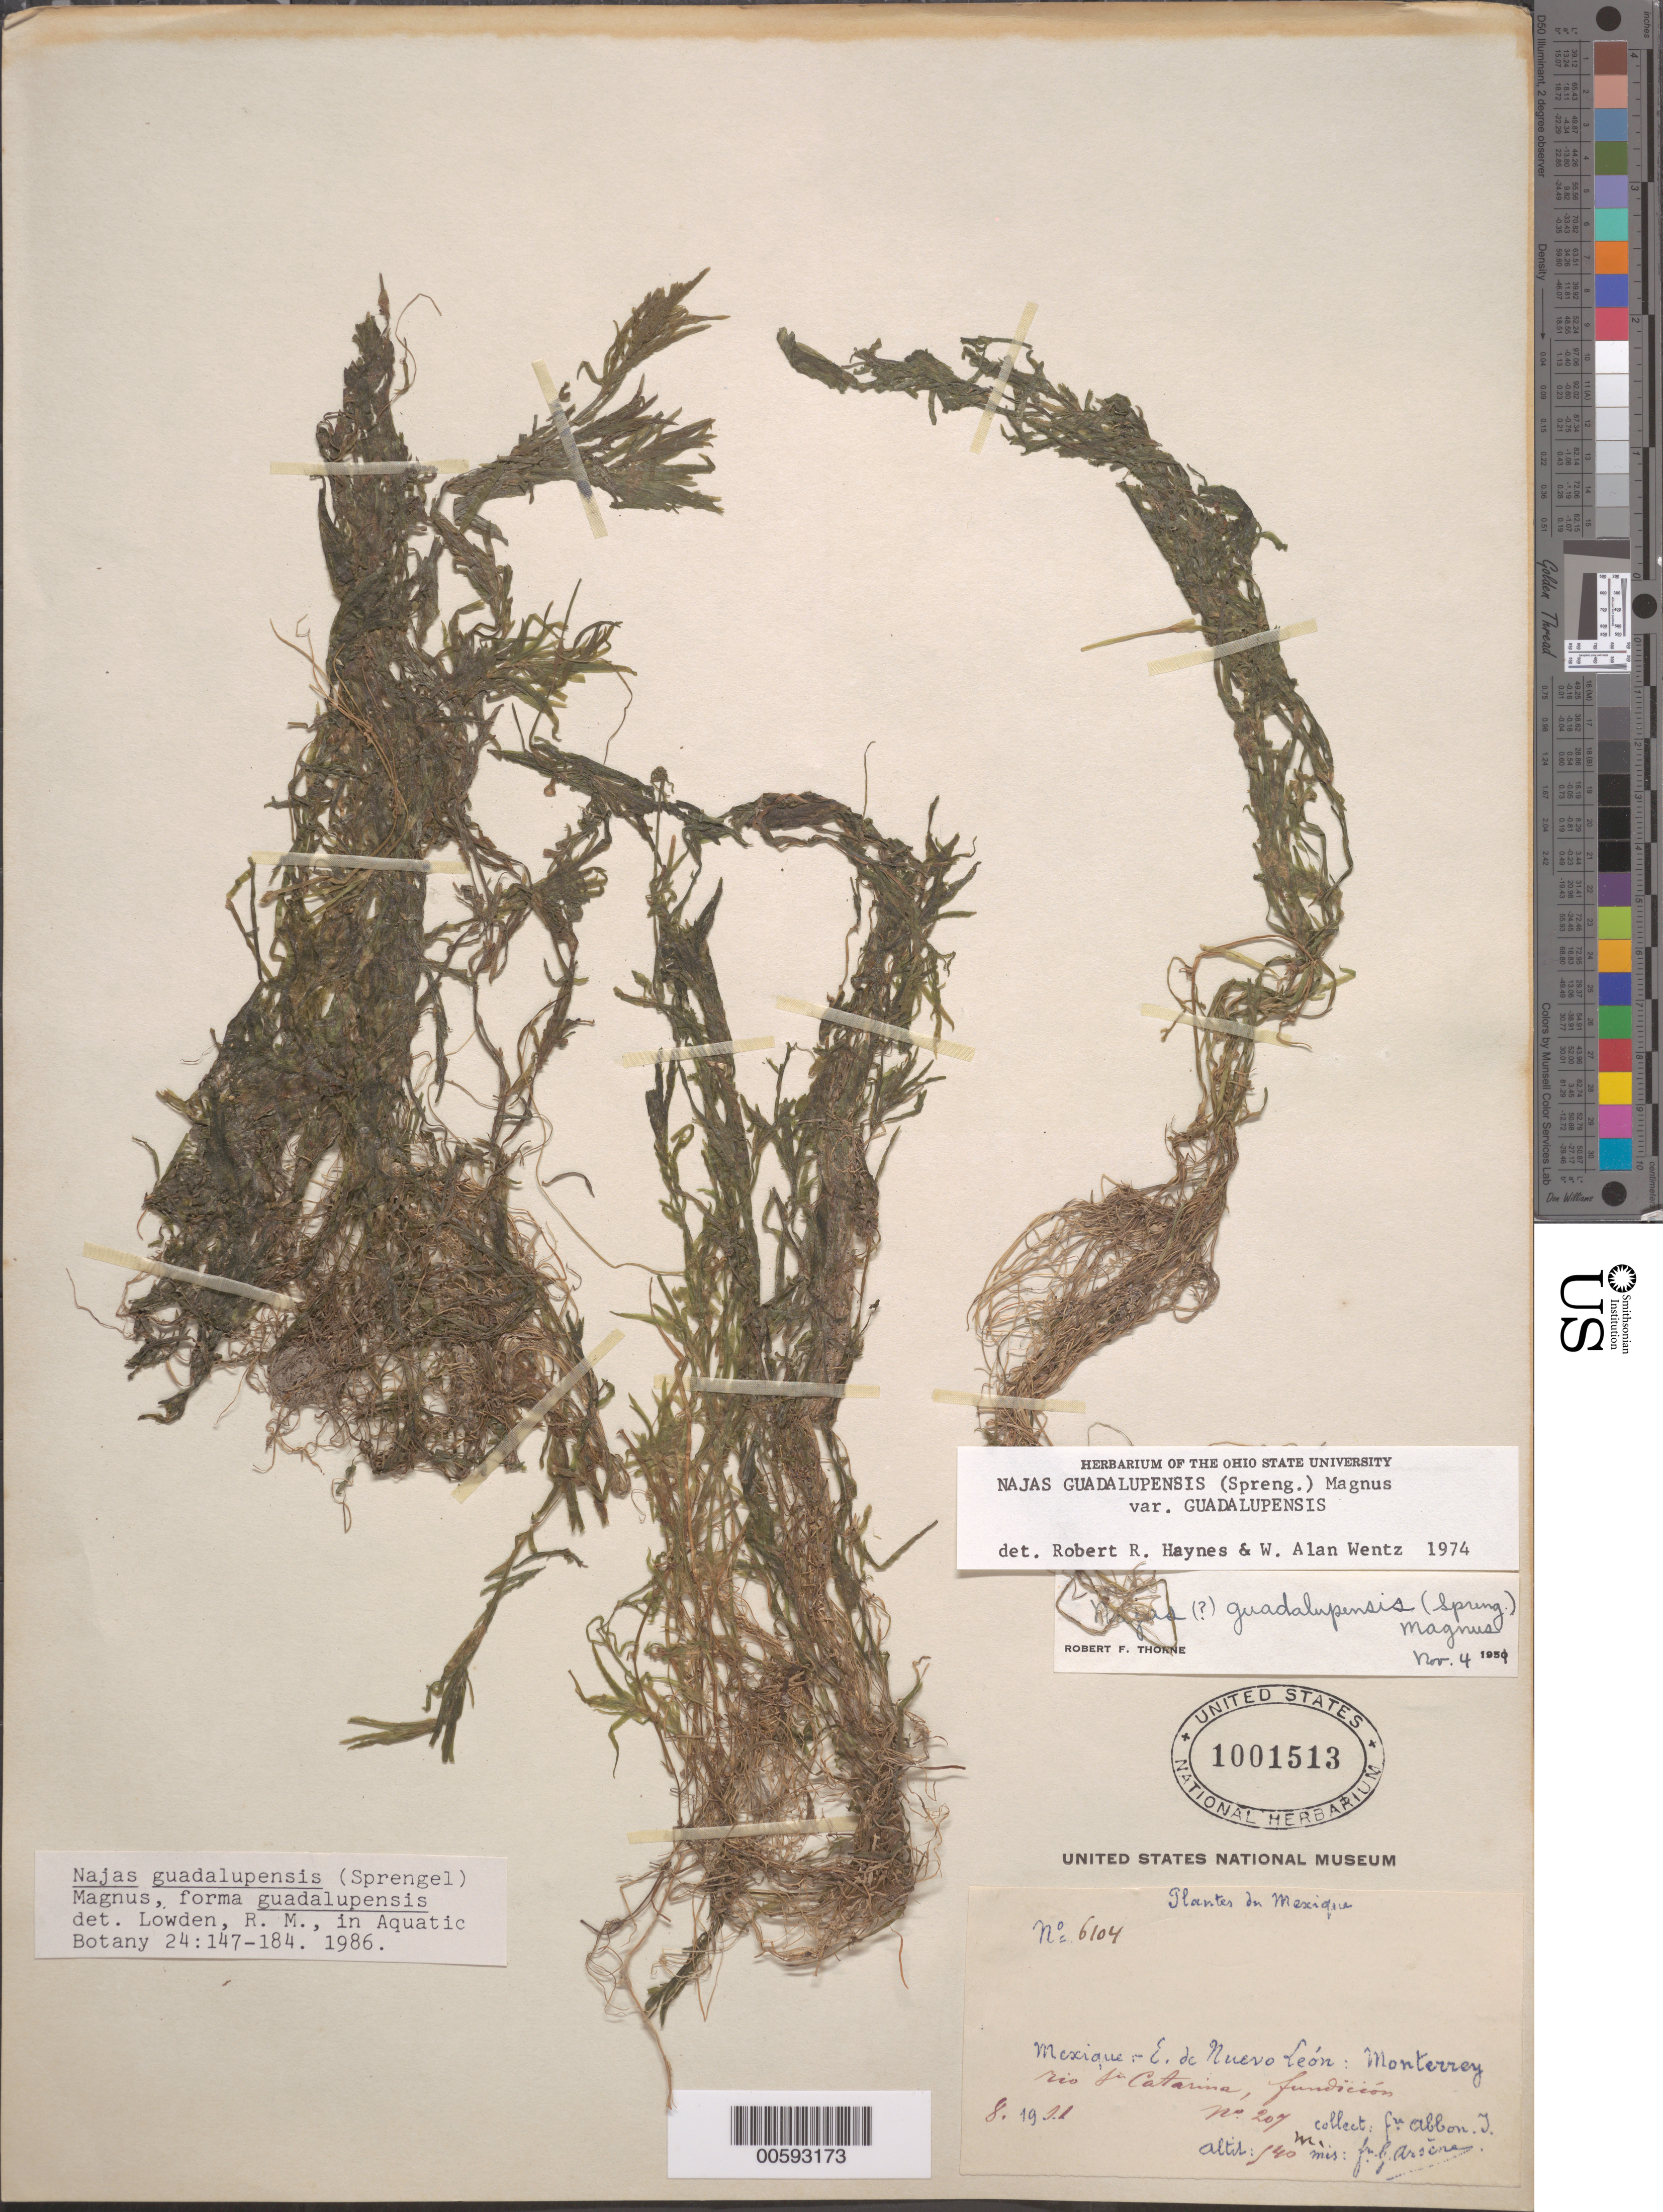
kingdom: Plantae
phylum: Tracheophyta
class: Liliopsida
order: Alismatales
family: Hydrocharitaceae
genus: Najas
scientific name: Najas guadalupensis var. guadalupensis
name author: (Spreng.) Magnus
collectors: Bro. Abbon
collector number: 6104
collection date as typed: Aug 1921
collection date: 1921-08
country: Mexico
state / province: Nuevo León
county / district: Monterrey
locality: Monterrey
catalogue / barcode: US 1001513